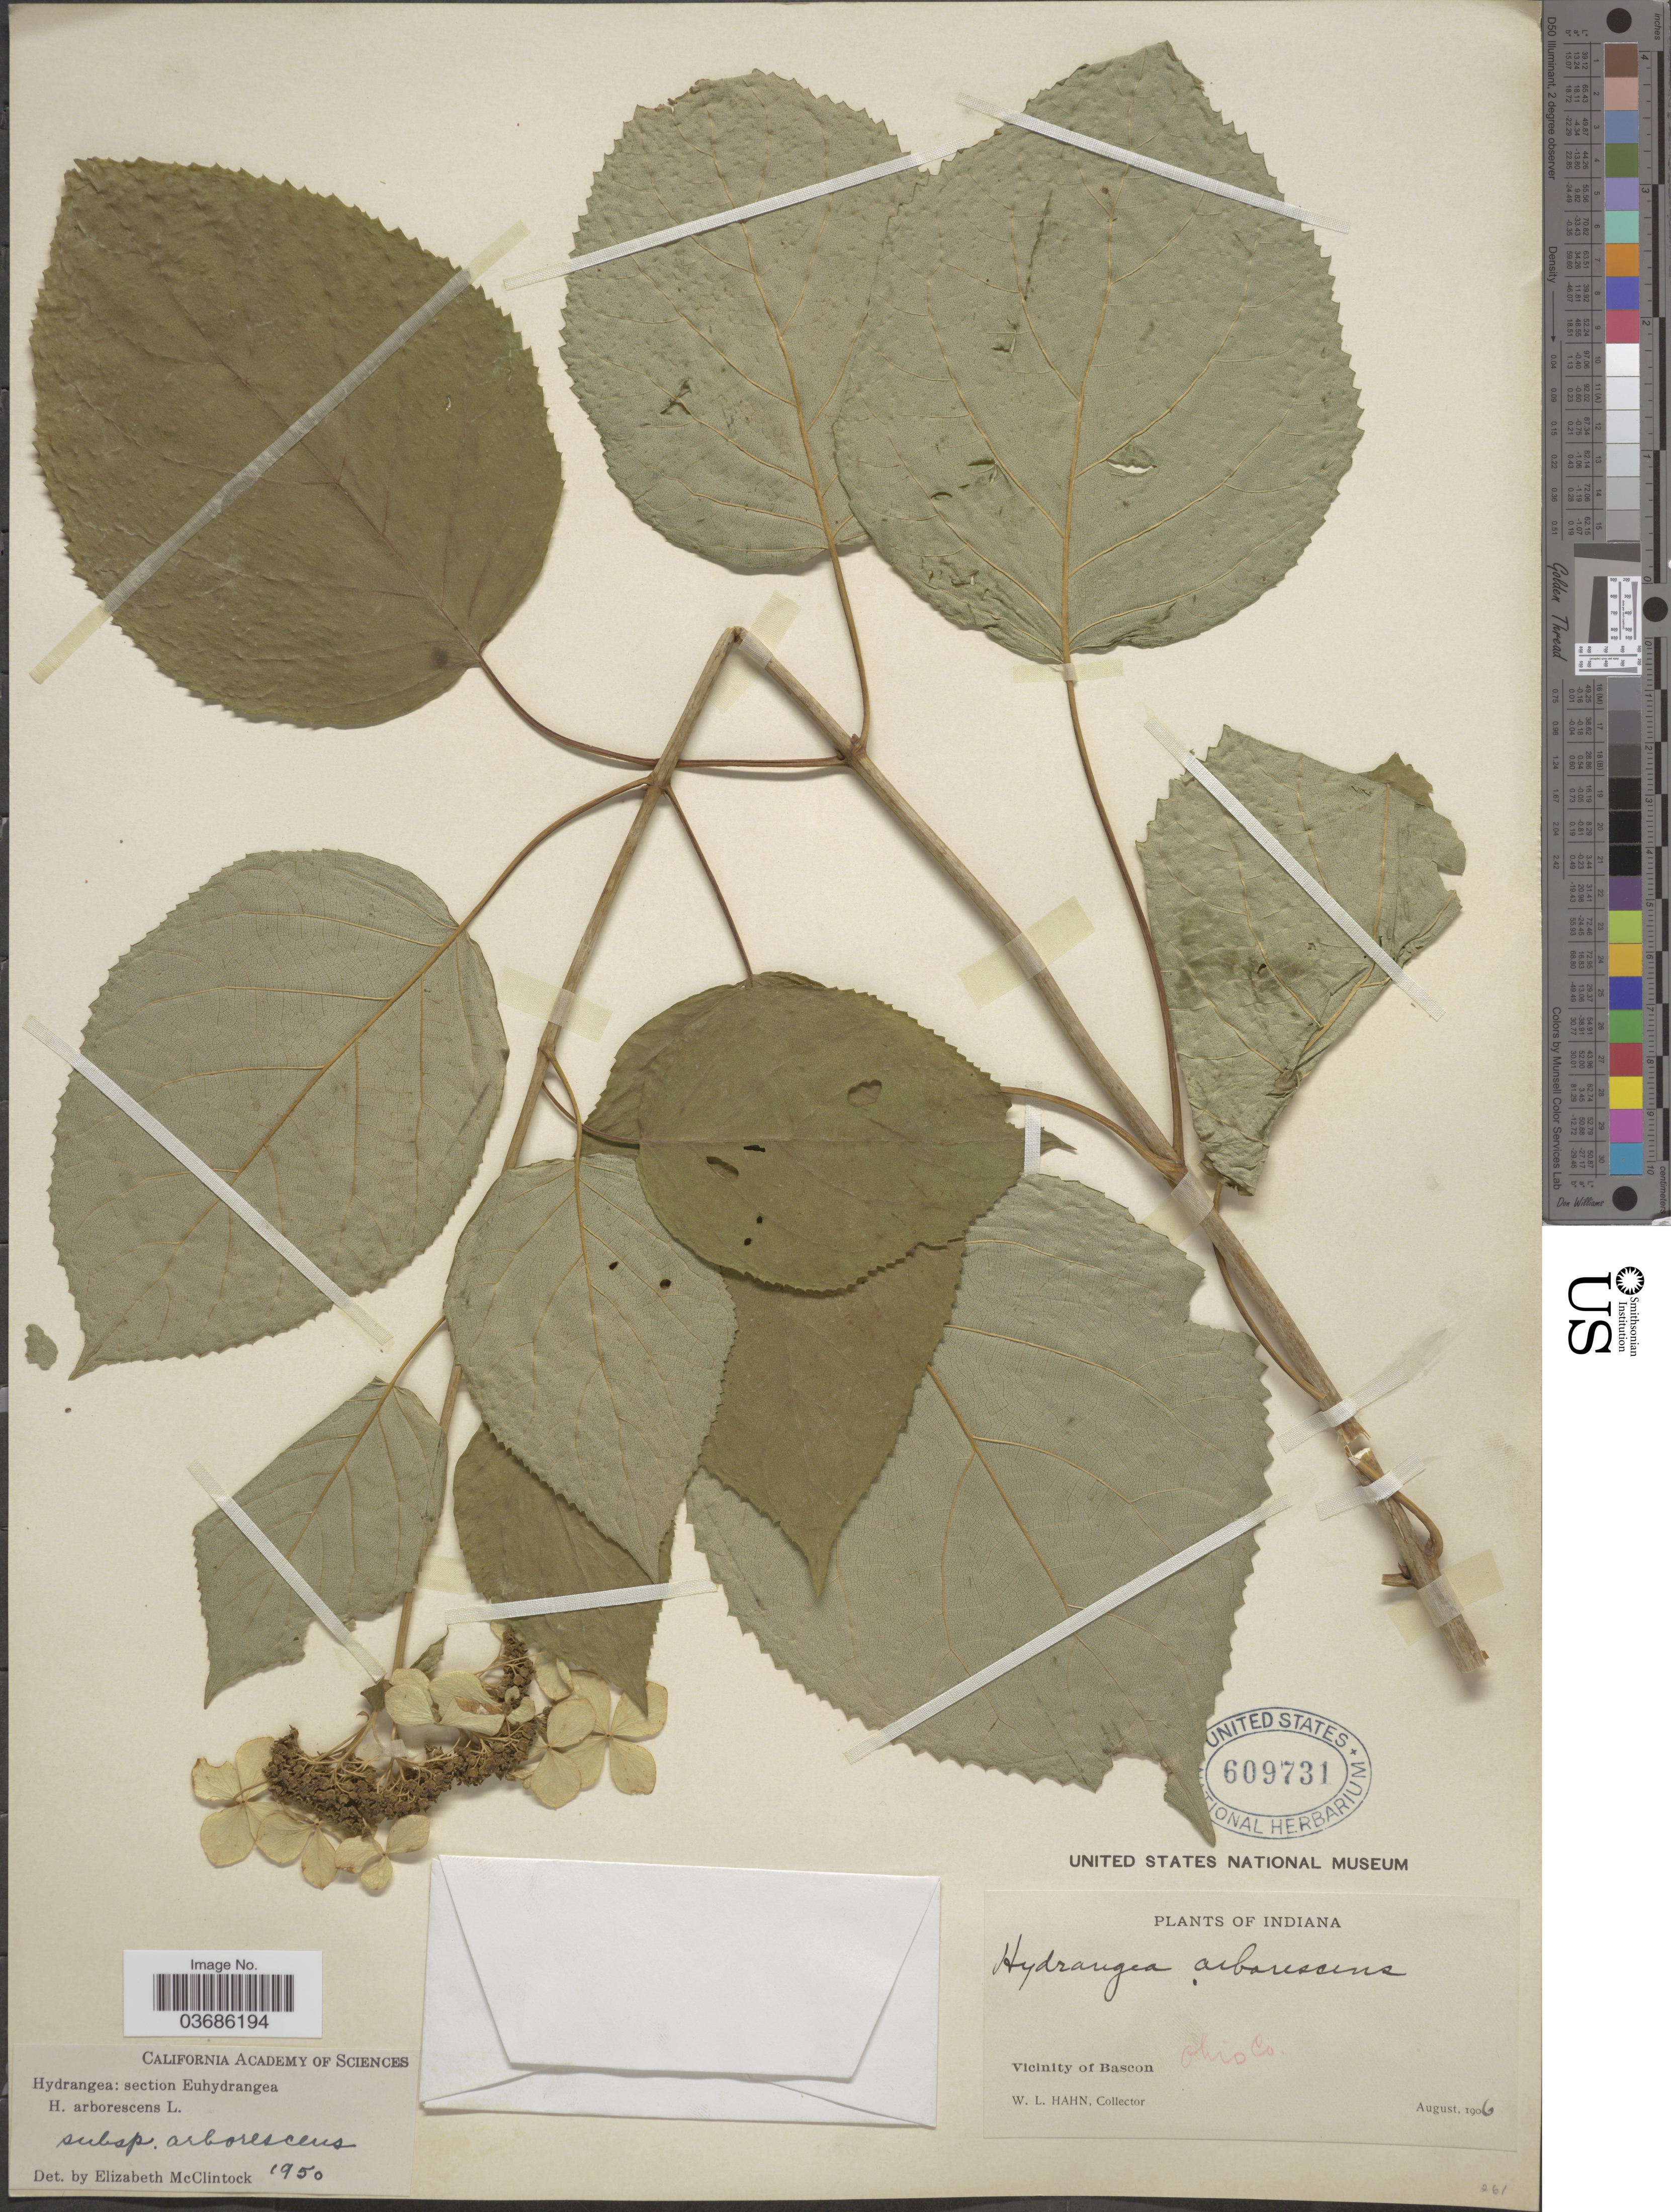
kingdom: Plantae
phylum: Tracheophyta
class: Magnoliopsida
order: Cornales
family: Hydrangeaceae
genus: Hydrangea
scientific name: Hydrangea arborescens subsp. arborescens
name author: L.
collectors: W. L. Hahn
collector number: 261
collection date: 1906-08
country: United States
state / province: Indiana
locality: Vicinity of Bascon. Ohio Co.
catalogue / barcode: US 609731